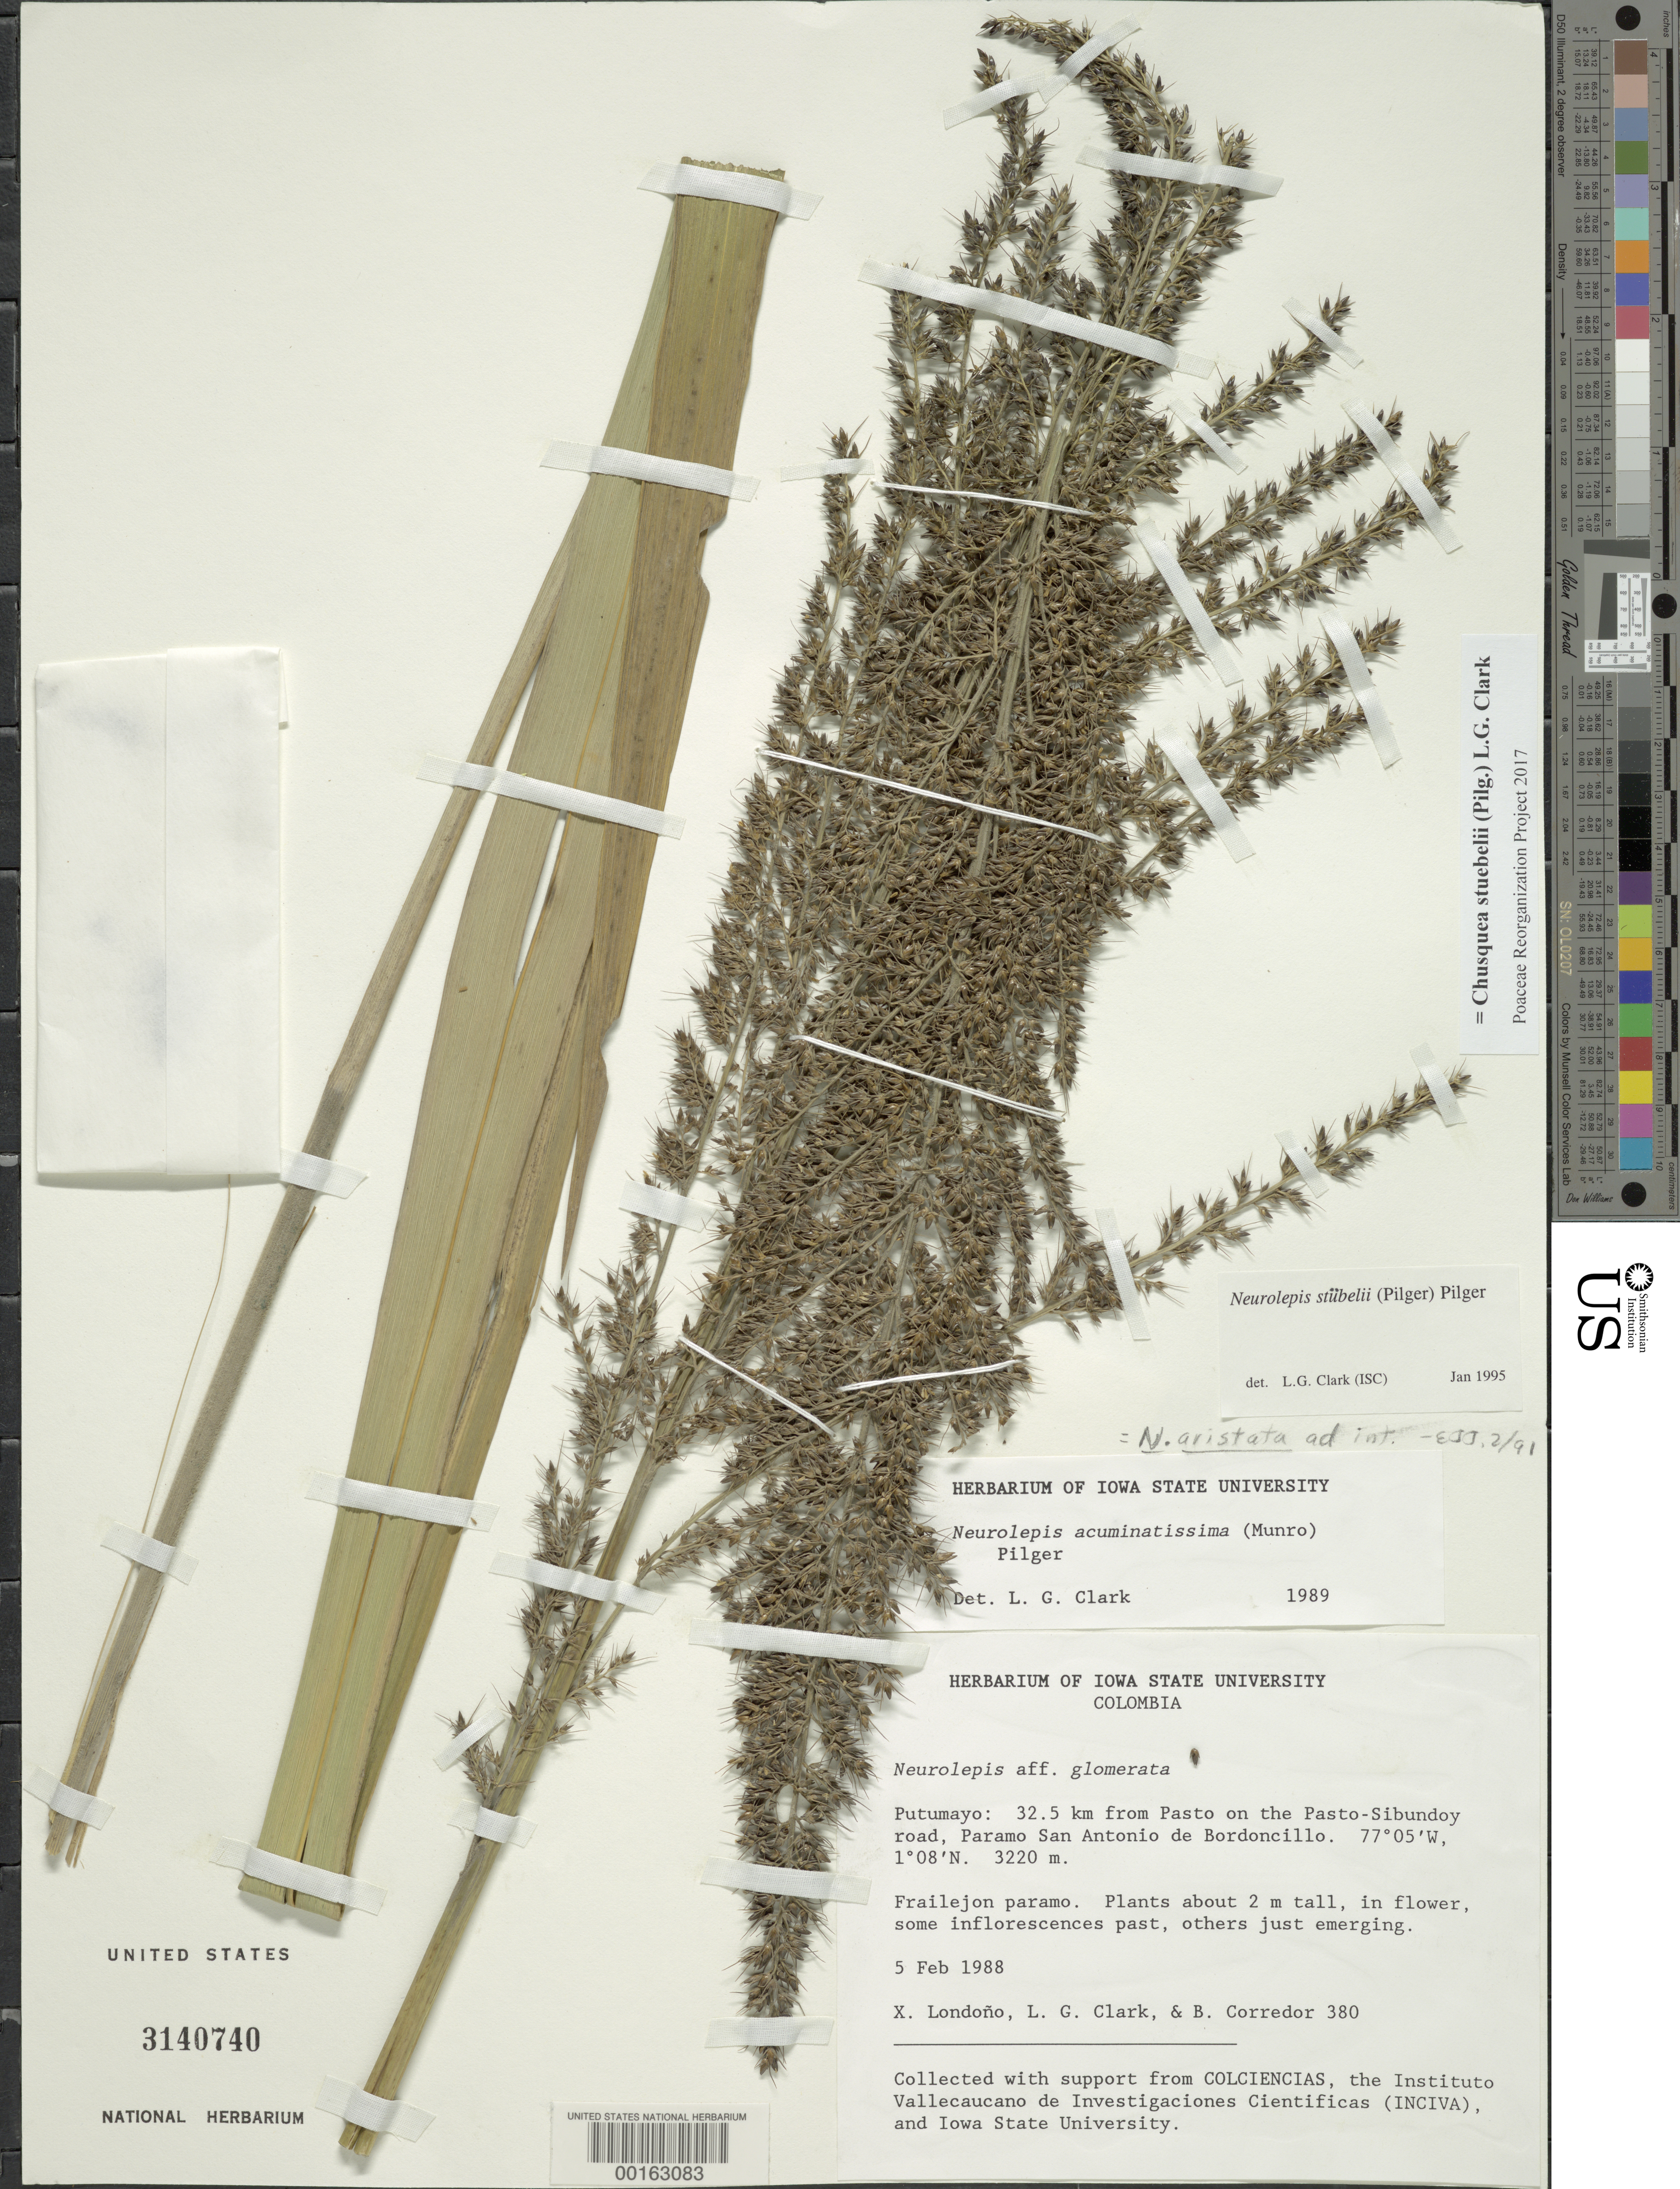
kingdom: Plantae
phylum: Tracheophyta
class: Liliopsida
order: Poales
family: Poaceae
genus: Chusquea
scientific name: Chusquea stuebelii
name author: (Pilg.) L.G. Clark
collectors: X. Londoño, L. G. Clark & B. Corredor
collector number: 380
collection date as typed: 05 Feb 1988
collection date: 1988-02-05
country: Colombia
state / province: Putumayo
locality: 32.5 km from Pasto on the posto-Sibundoy road, Paramo San Antonia de Bordoncillo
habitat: Frailejon paramo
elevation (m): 3220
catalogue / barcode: US 3140740